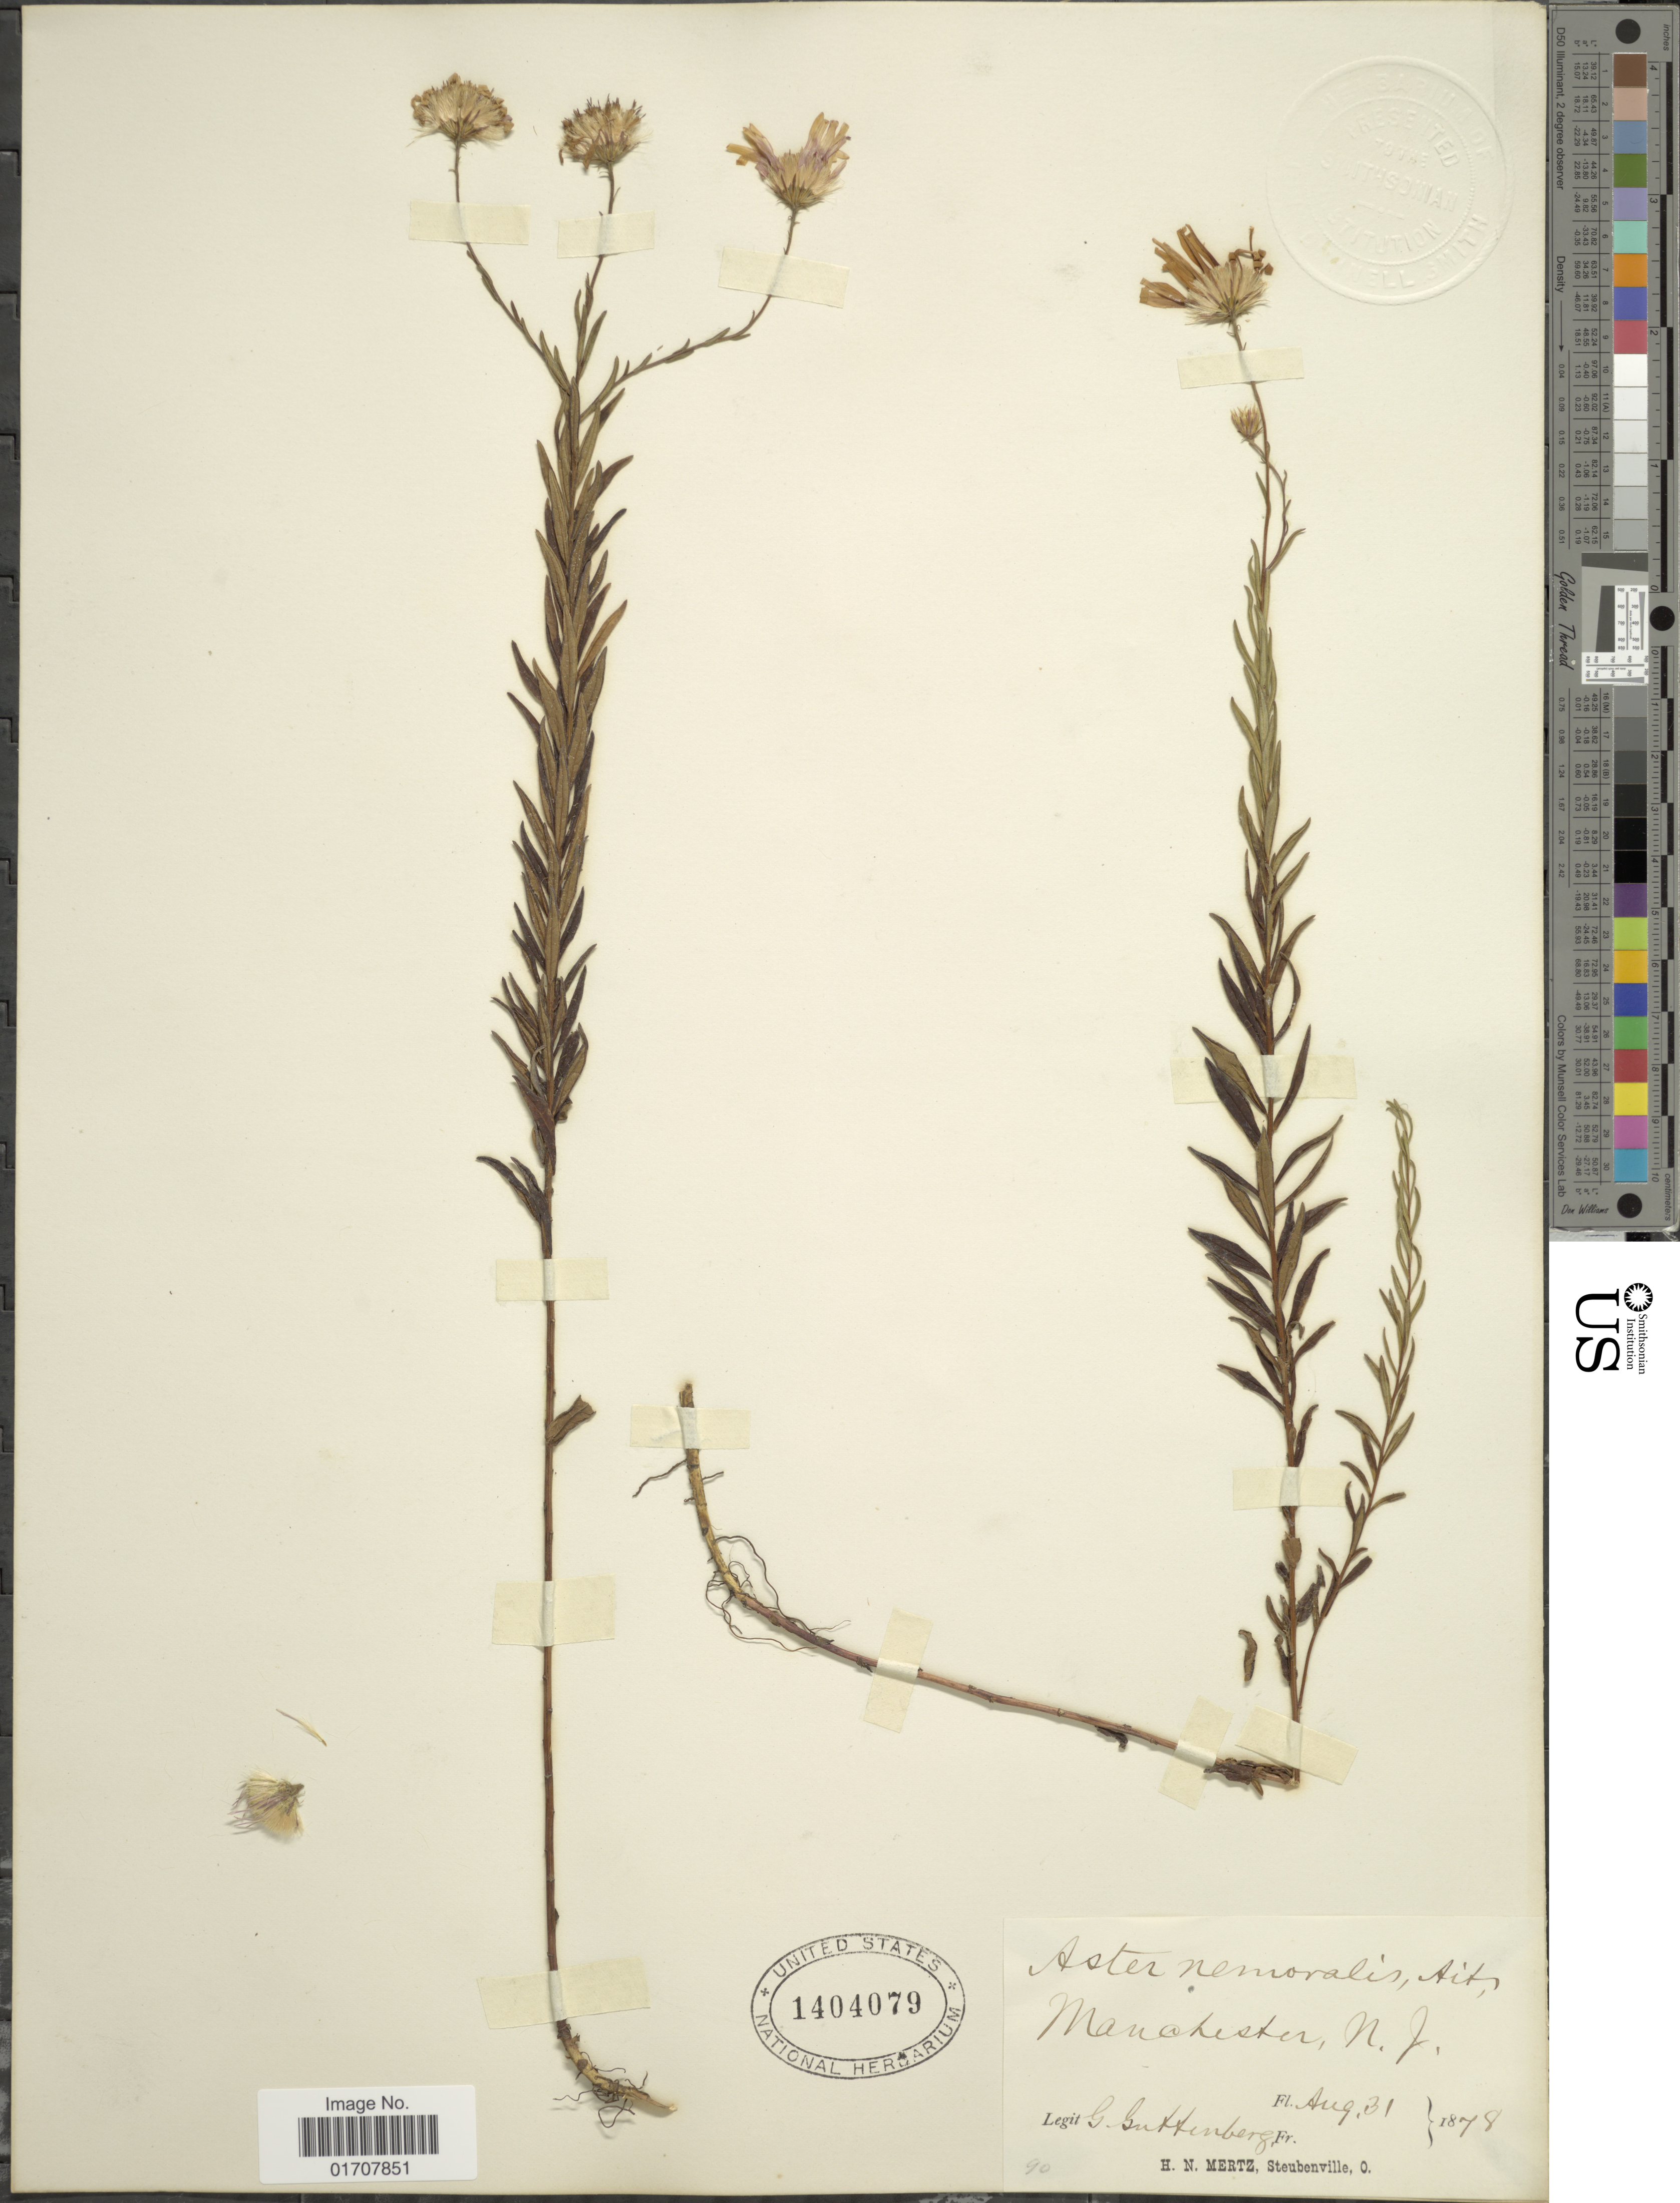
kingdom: Plantae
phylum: Tracheophyta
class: Magnoliopsida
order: Asterales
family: Asteraceae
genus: Oclemena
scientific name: Oclemena nemoralis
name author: (Aiton) Greene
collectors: R. G. von Guttenberg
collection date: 1878-08-31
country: United States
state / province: New Jersey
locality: Manchester, N.J.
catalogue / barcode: US 1404079